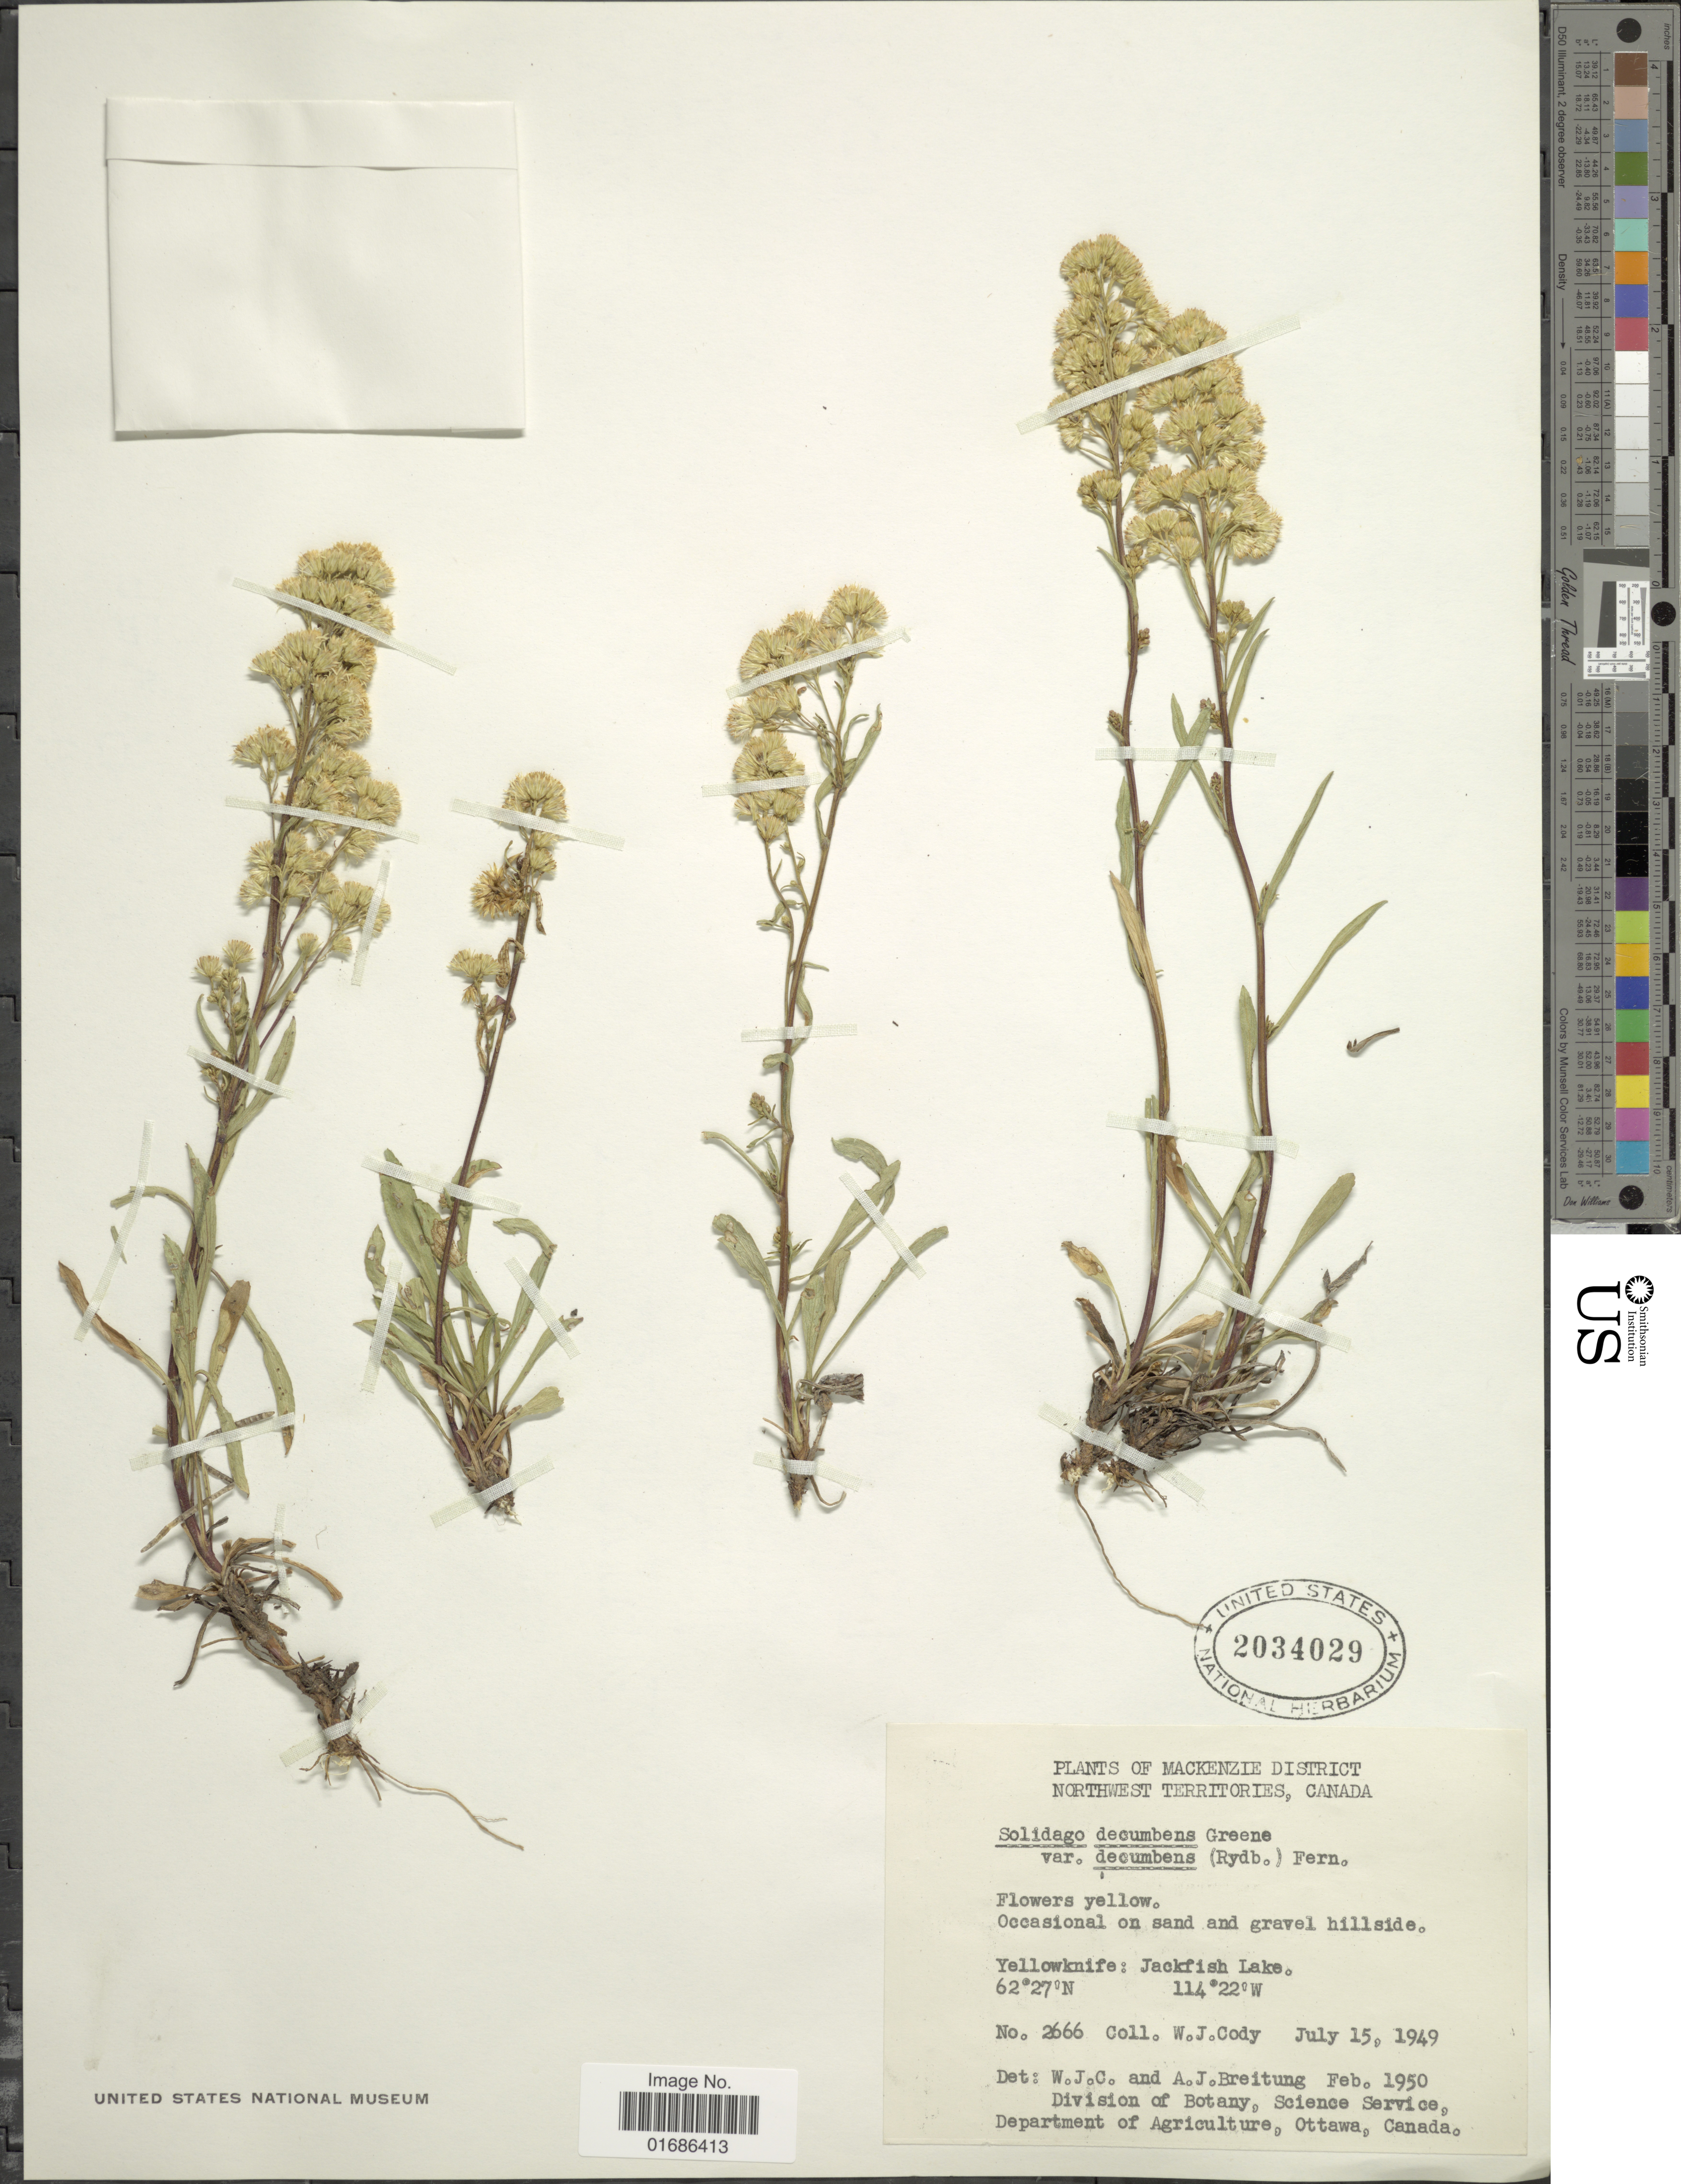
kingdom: Plantae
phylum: Tracheophyta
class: Magnoliopsida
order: Asterales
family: Asteraceae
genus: Solidago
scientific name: Solidago decumbens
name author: Greene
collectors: W. Cody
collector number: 2666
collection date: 1949-07-15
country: Canada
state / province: Northwest Territories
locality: Mackenzie District. Occasional on sand and gravel hillside. Yellowknife: Jackfish Lake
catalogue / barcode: US 2034029